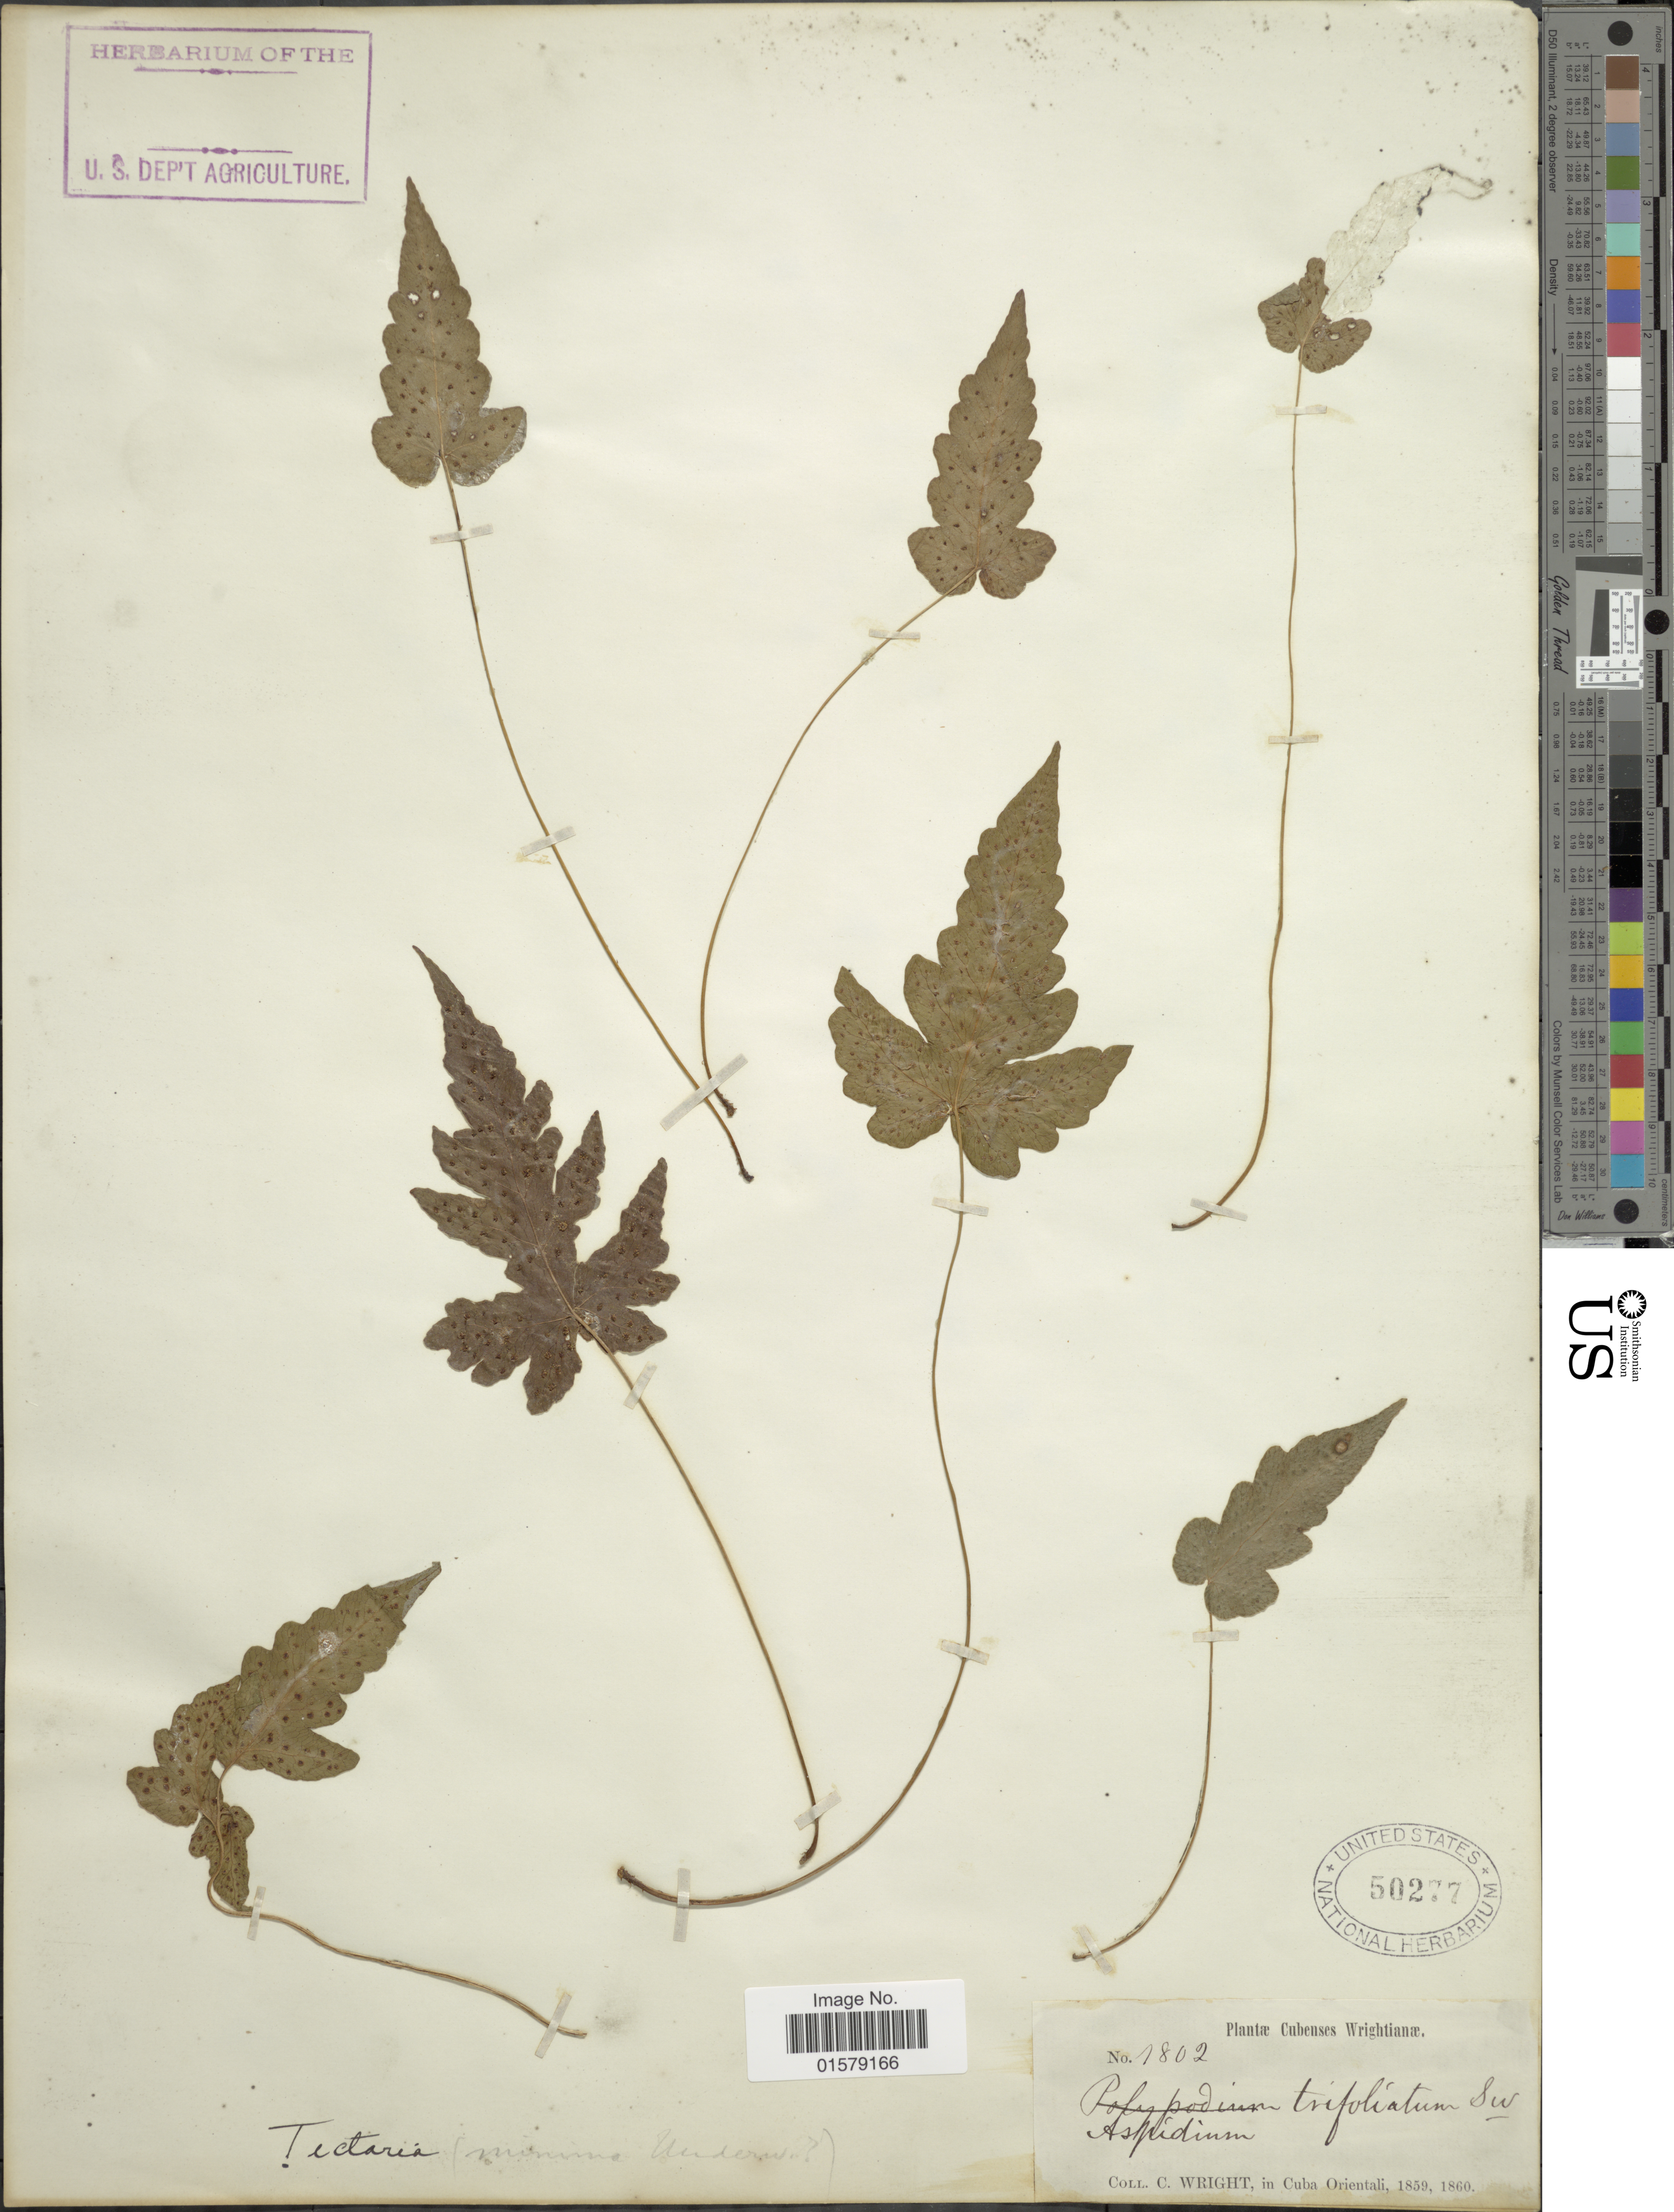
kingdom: Plantae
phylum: Tracheophyta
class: Polypodiopsida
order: Polypodiales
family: Tectariaceae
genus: Tectaria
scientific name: Tectaria fimbriata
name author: (Willd.) Lourteig & Proctor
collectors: C. Wright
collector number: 1802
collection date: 1859/1860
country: Cuba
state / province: Oriente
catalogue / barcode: US 50277